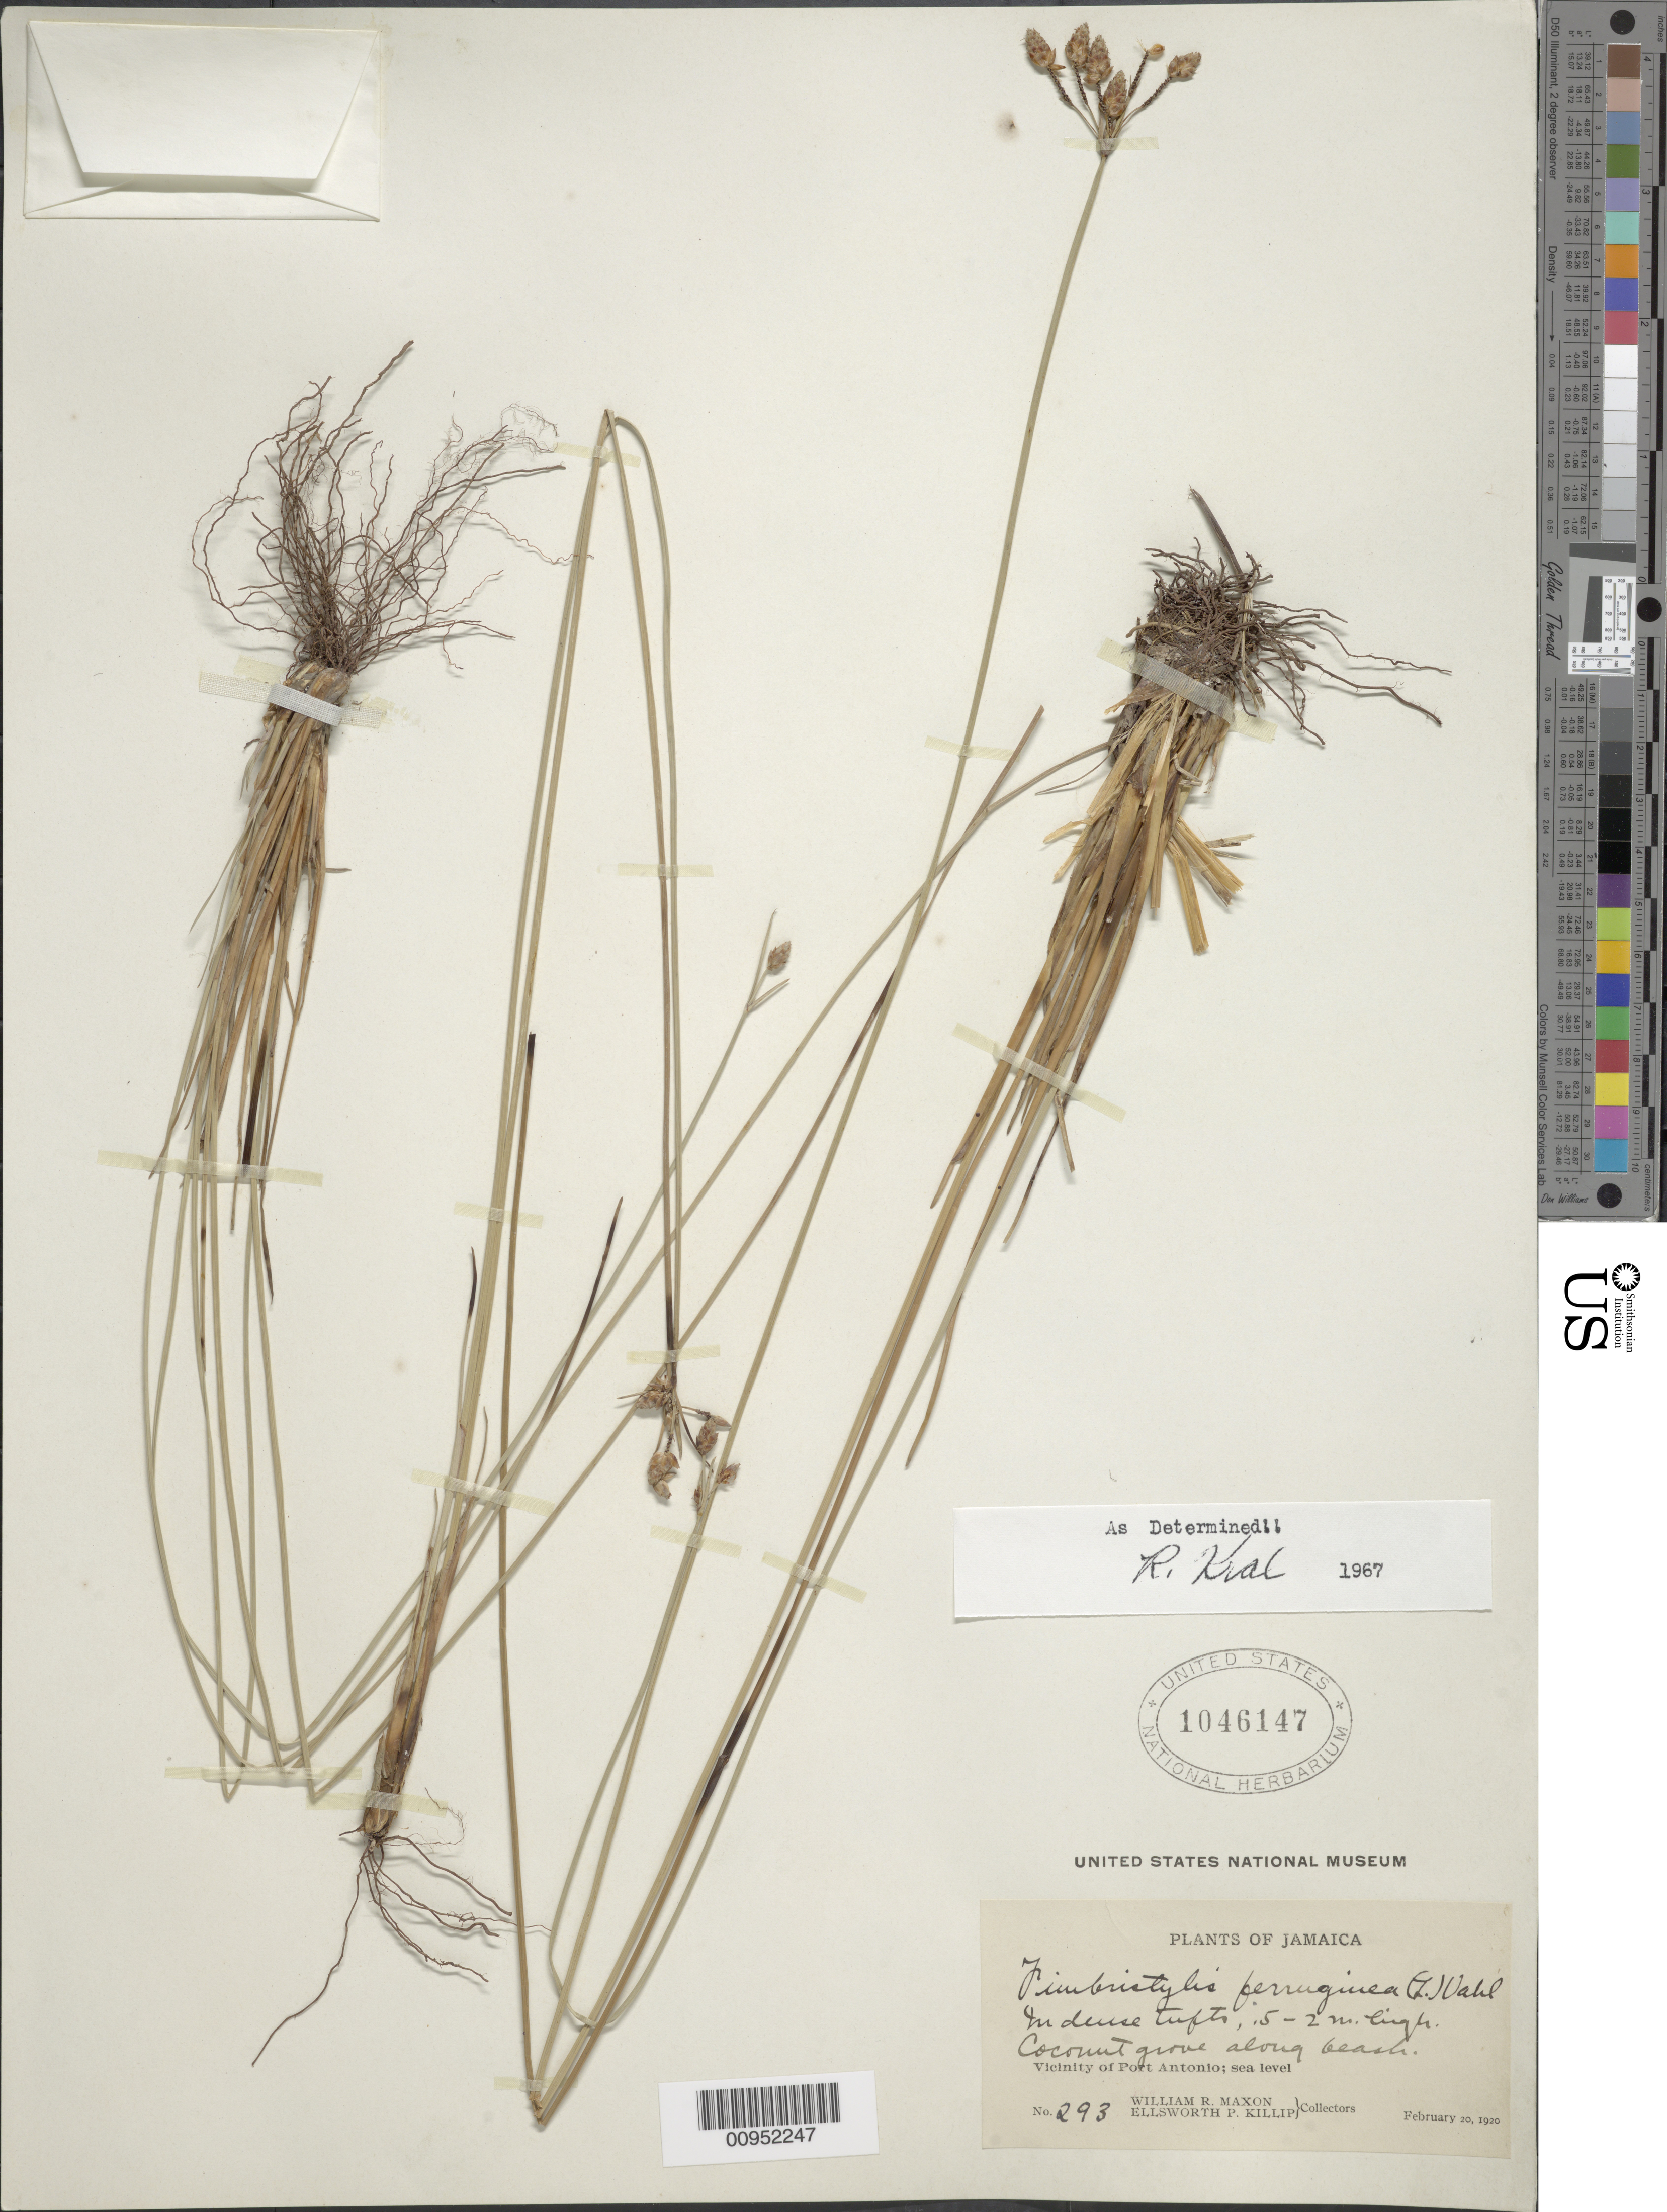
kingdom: Plantae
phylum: Tracheophyta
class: Liliopsida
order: Poales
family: Cyperaceae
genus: Fimbristylis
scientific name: Fimbristylis ferruginea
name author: (L.) Vahl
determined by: Kral, Robert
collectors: W. R. Maxon & E. P. Killip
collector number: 293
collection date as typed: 20 Feb 1920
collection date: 1920-02-20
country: Jamaica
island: Jamaica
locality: Vicinity of Port Antonio, coconut grove along beach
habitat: In coconut grove along beach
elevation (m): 0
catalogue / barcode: US 1046147